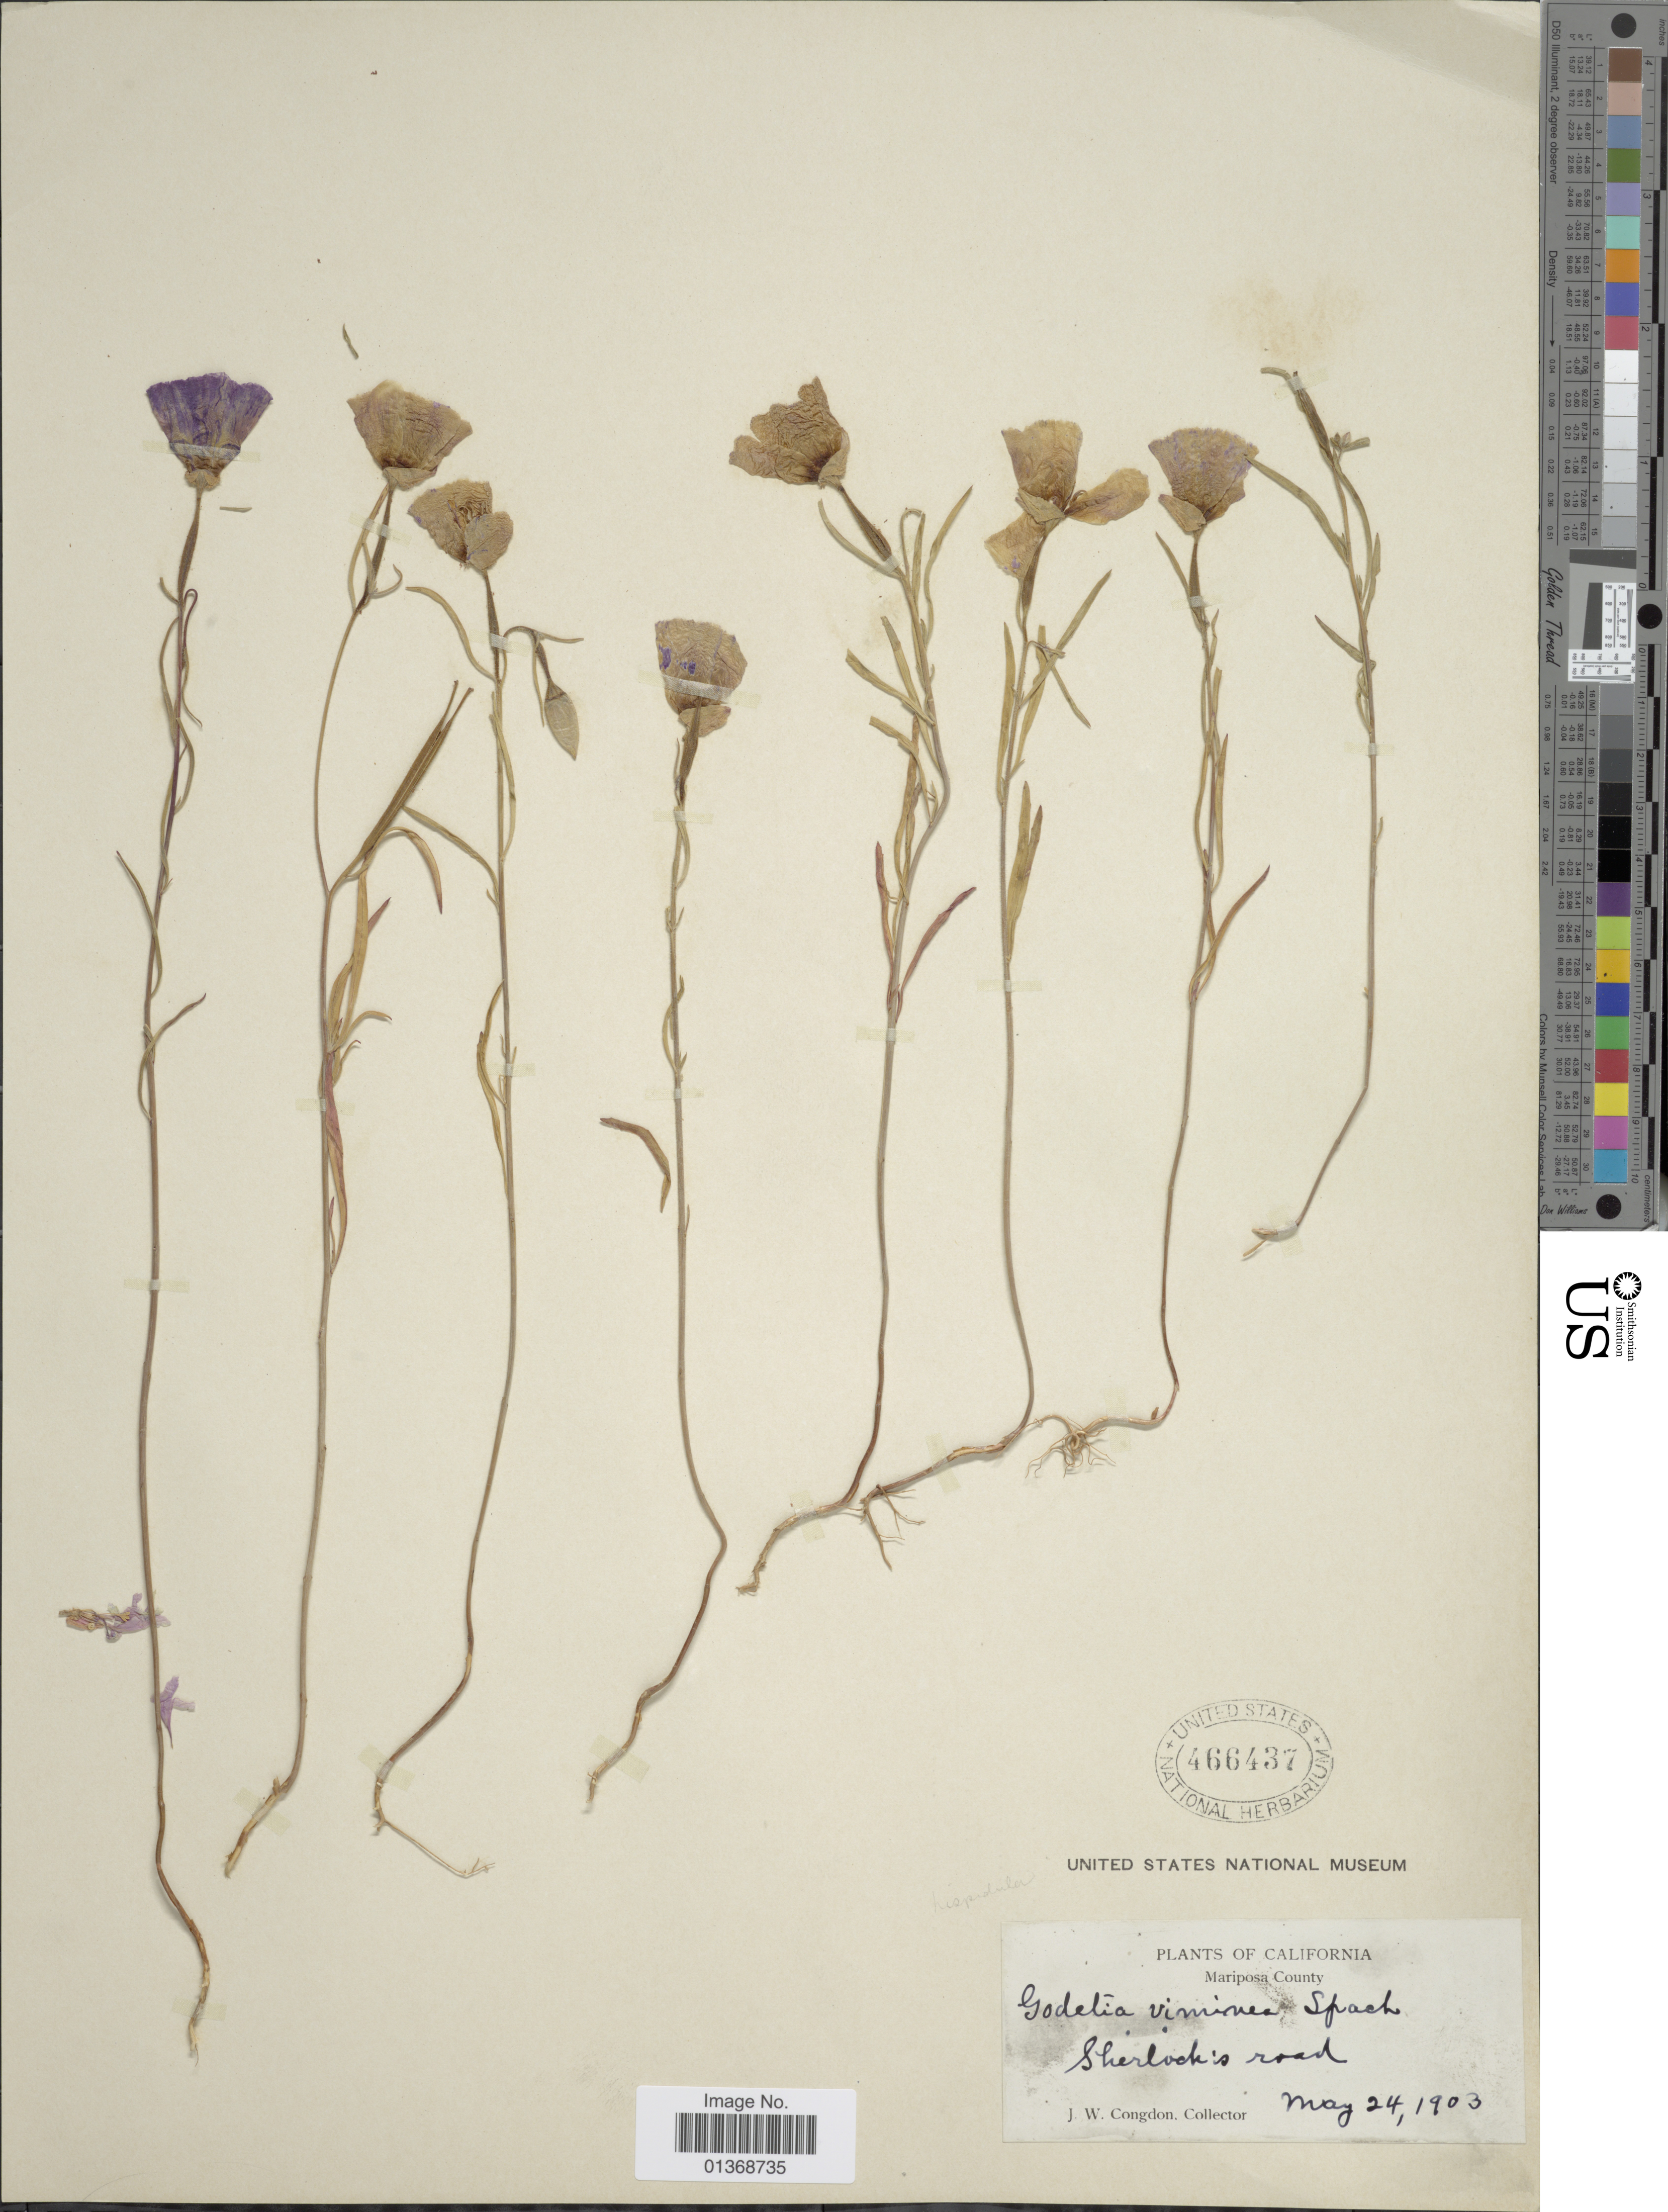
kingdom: Plantae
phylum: Tracheophyta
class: Magnoliopsida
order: Myrtales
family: Onagraceae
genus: Clarkia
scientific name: Clarkia williamsonii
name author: (Durand & Hilg.) F. H. Lewis & M.E. Lewis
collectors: J. W. Congdon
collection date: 1903-05-24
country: United States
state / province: California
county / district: Mariposa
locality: Mariposa County, Sherlock's road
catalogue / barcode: US 466437